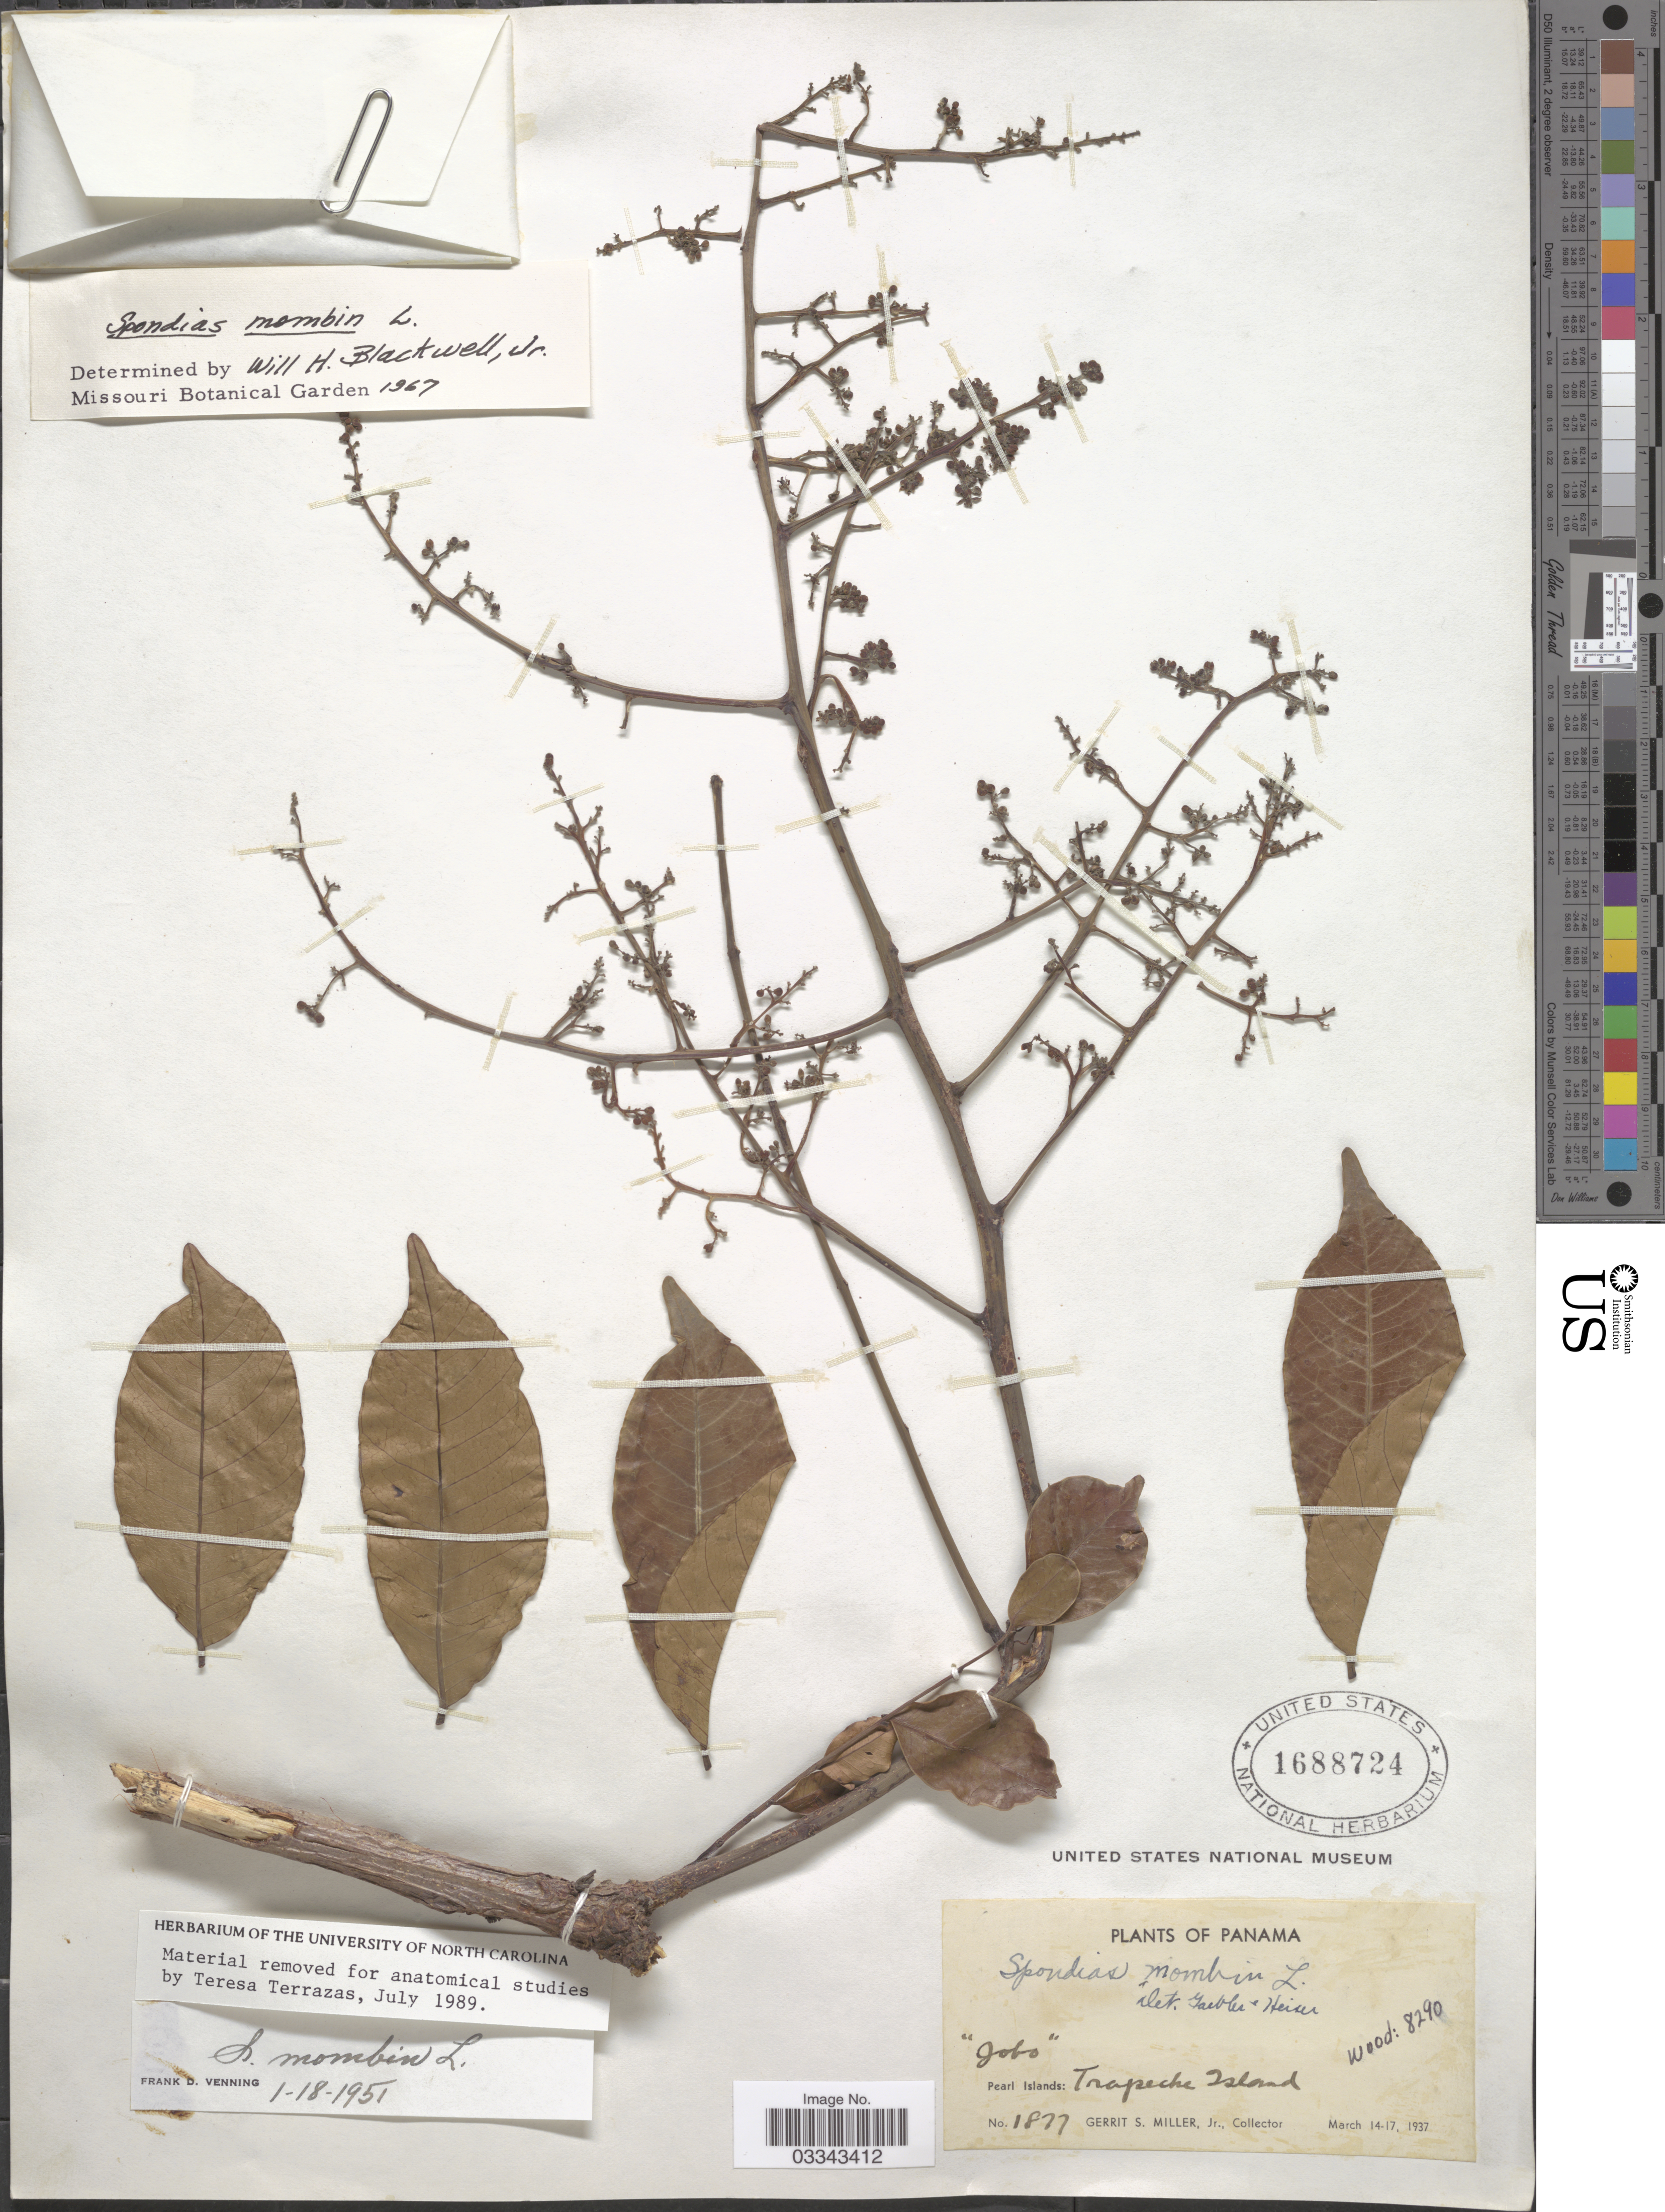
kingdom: Plantae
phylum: Tracheophyta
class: Magnoliopsida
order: Sapindales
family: Anacardiaceae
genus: Spondias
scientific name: Spondias mombin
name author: L.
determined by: Mitchell, John D.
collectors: G. S. Miller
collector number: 1877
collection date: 1937-03-14/1937-03-17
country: Panama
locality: Pearl Island: Trapeche Island.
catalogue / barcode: US 1688724